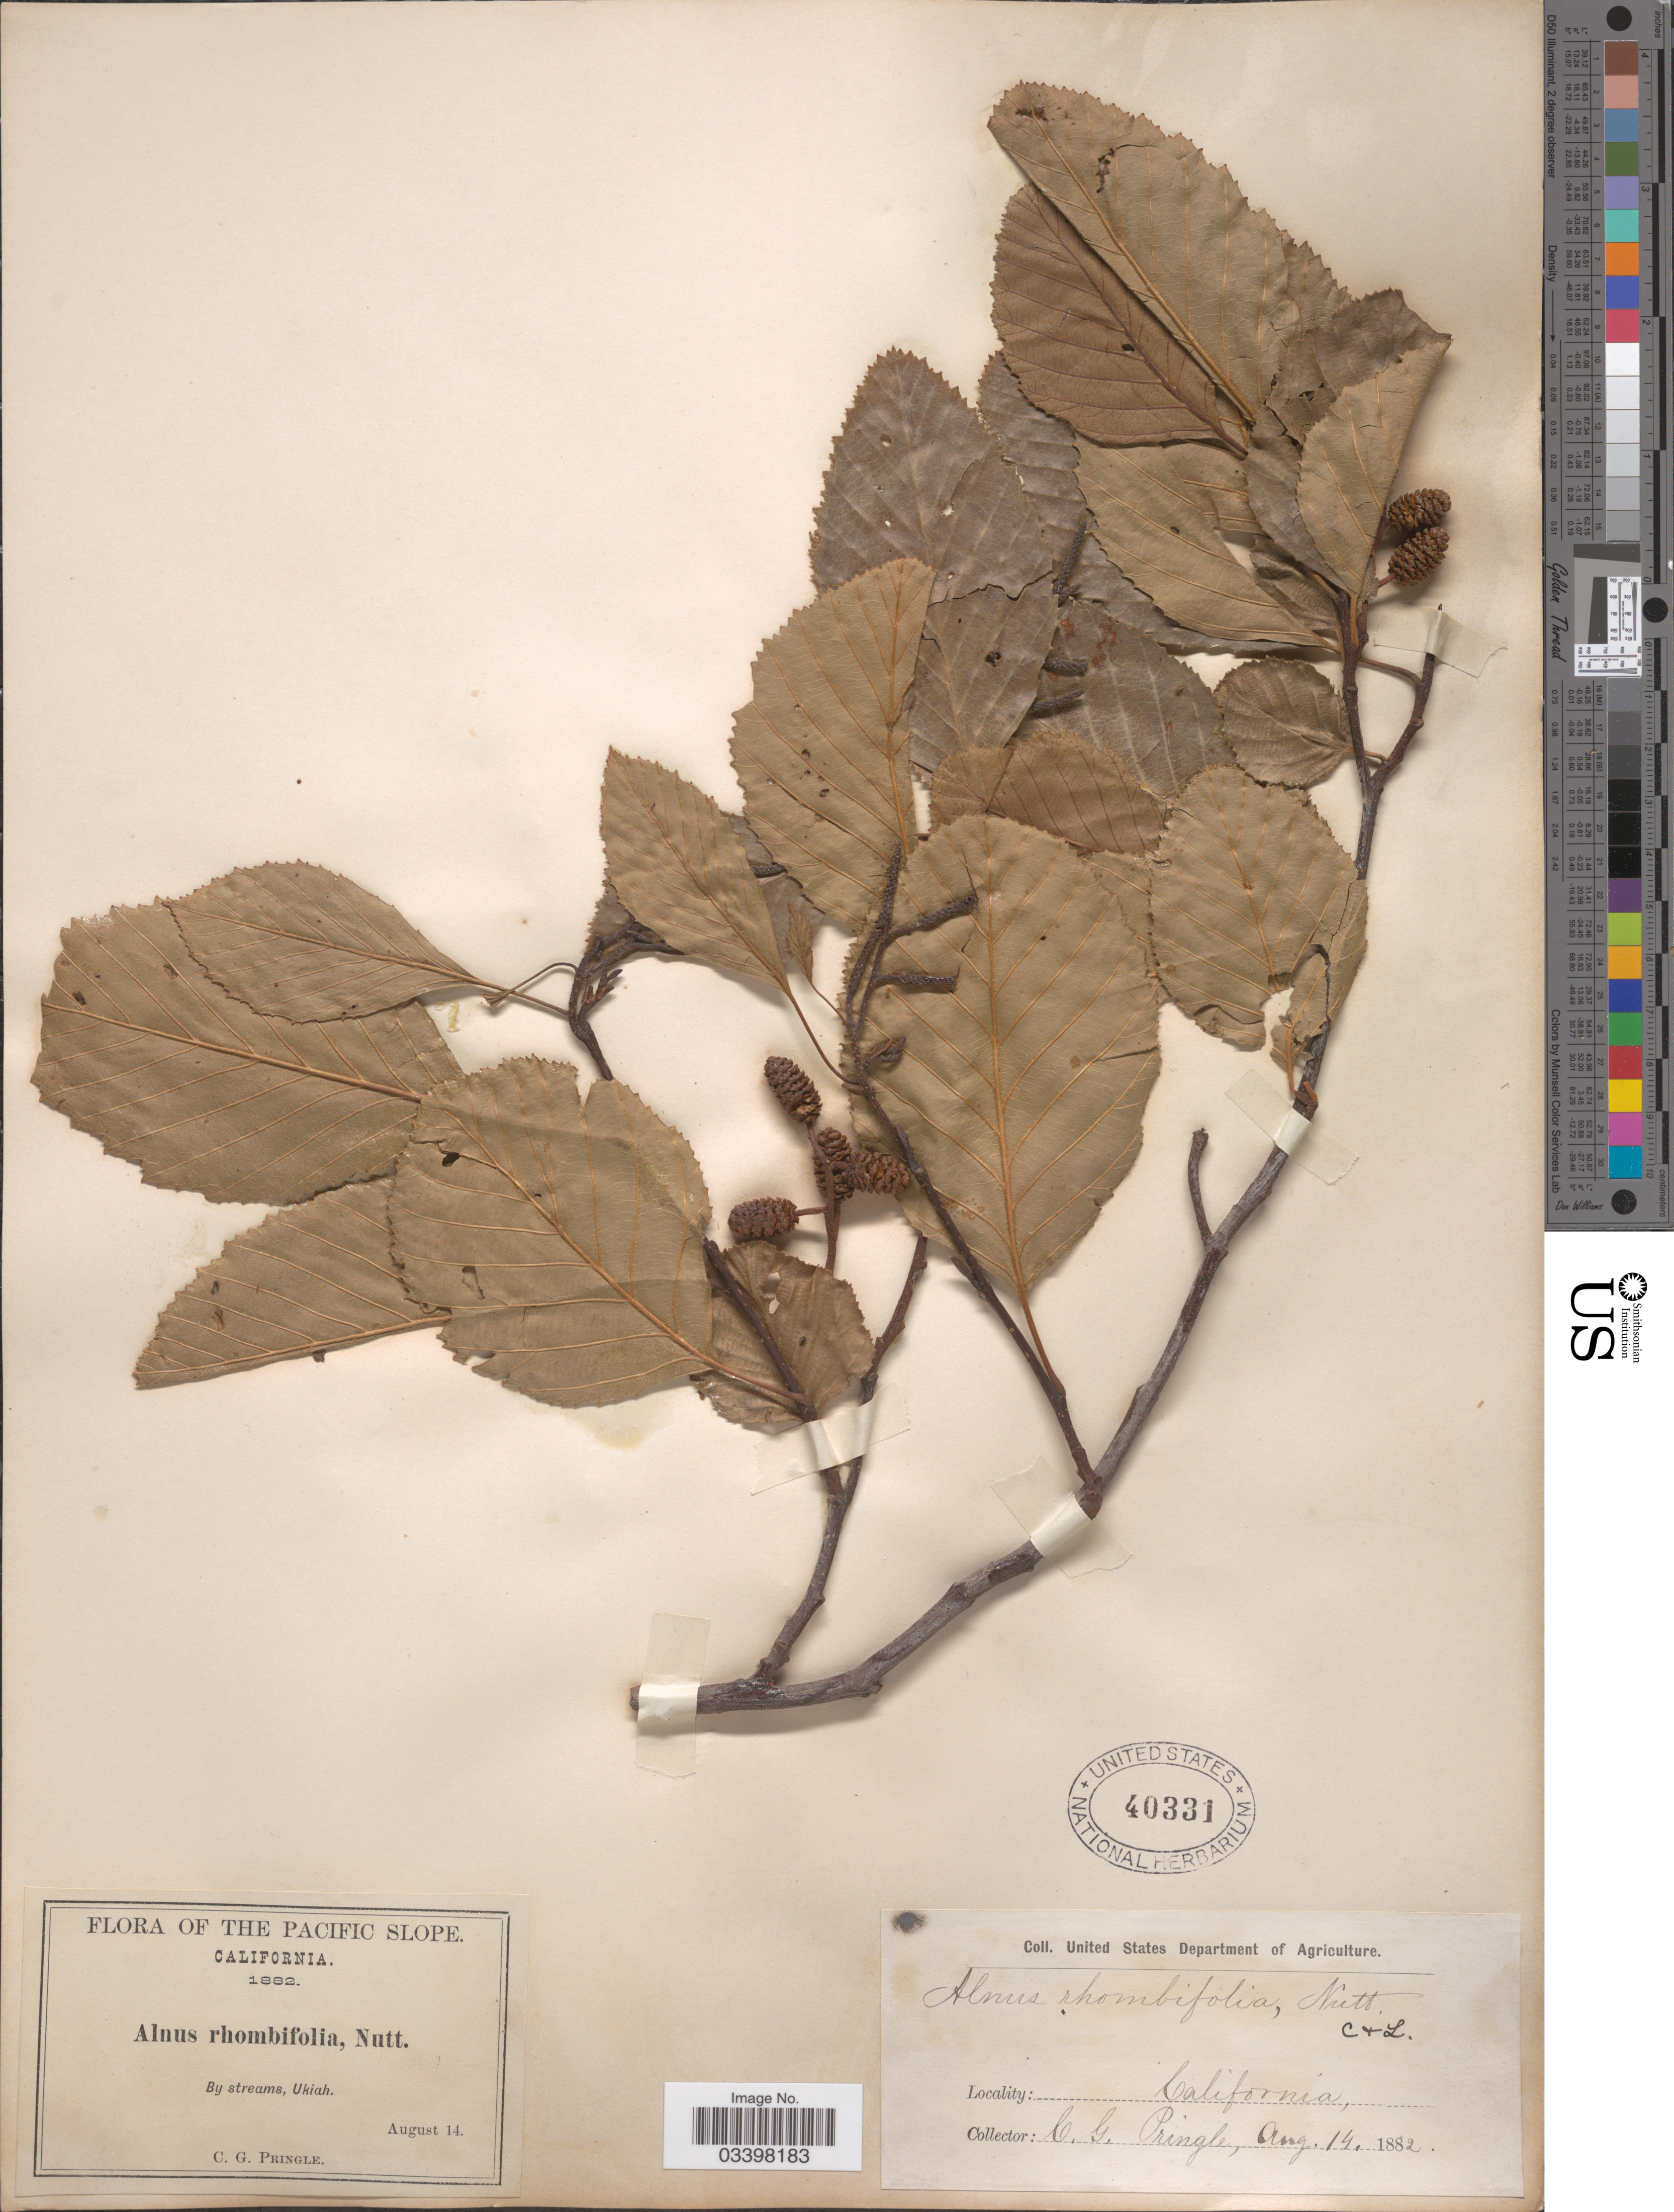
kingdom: Plantae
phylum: Tracheophyta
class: Magnoliopsida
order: Fagales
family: Betulaceae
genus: Alnus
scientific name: Alnus rhombifolia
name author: Nutt.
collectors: C. G. Pringle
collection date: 1882-08-14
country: United States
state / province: California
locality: The Pacific Slope. Ukiah.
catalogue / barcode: US 40331